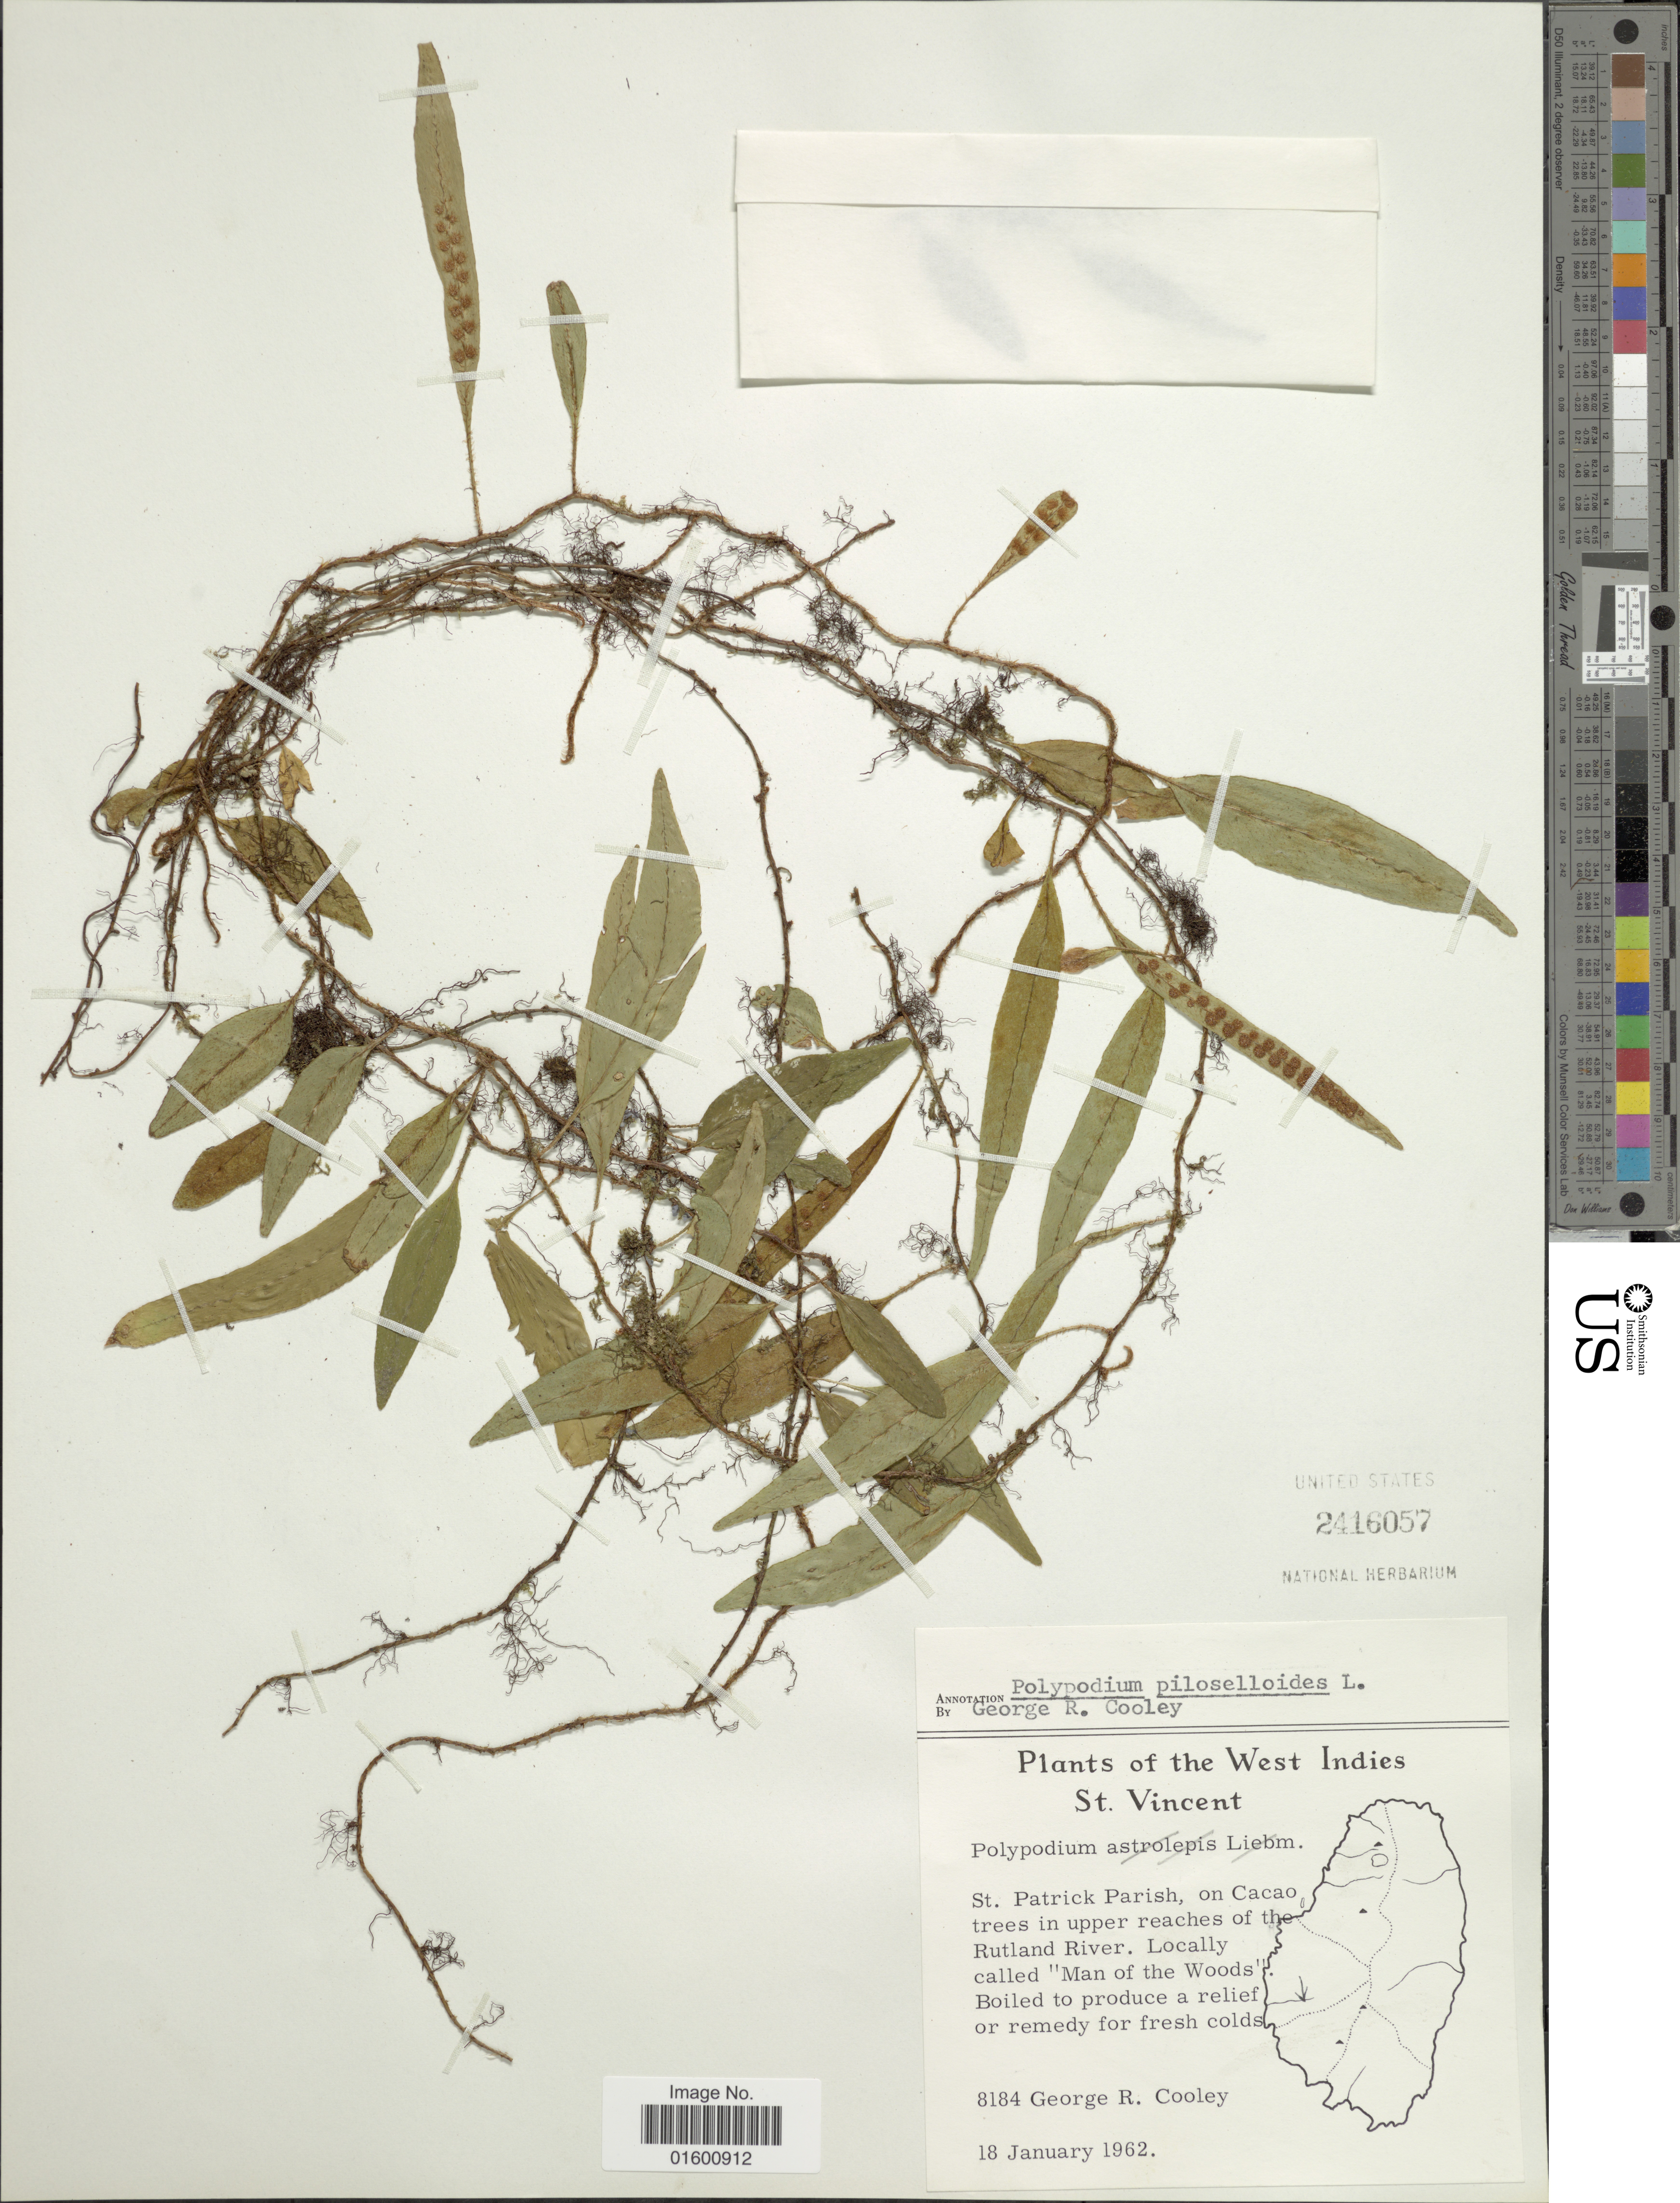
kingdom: Plantae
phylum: Tracheophyta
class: Polypodiopsida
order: Polypodiales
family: Polypodiaceae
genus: Microgramma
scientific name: Microgramma piloselloides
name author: (L.) Copel.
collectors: G. R. Cooley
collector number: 8184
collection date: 1962-01-18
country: Dominica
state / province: St. Patrick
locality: St. Vincent, On Cacao trees in upper reaches of the Rutland River. Locally called "Man of the Woods" Boiled to produce a relief or remedy for fresh colds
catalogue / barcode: US 2416057